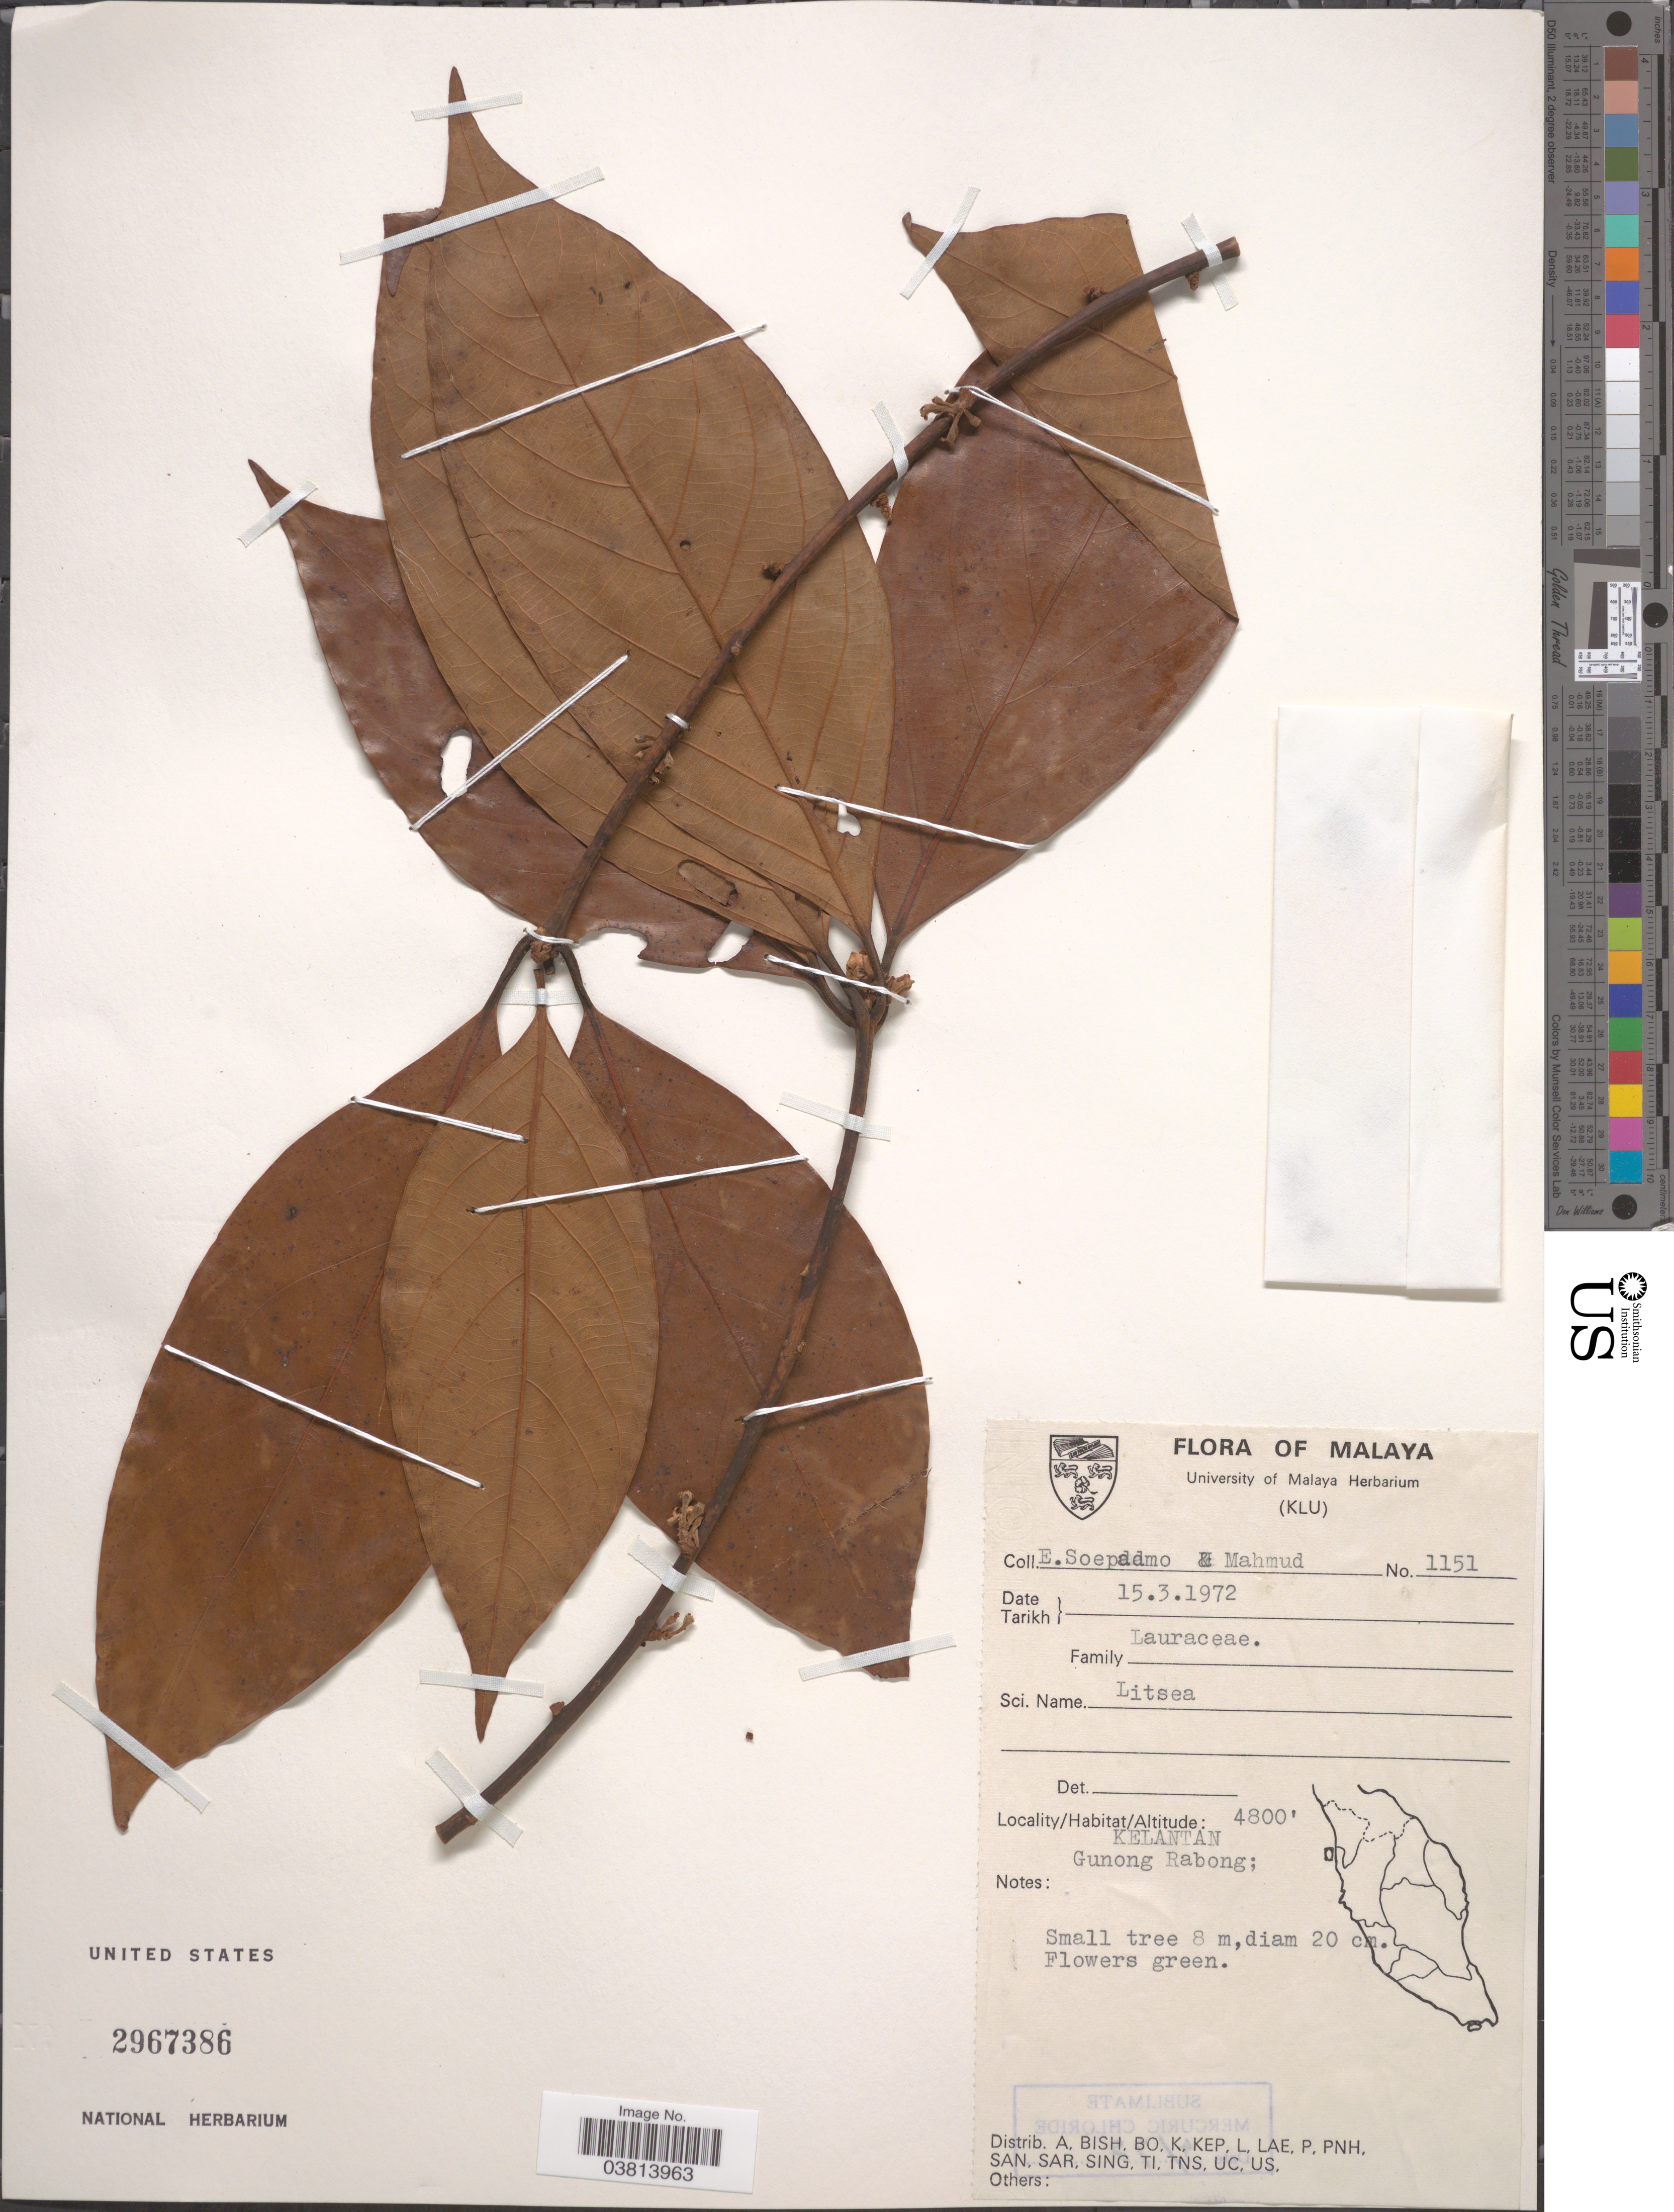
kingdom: Plantae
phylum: Tracheophyta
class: Magnoliopsida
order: Laurales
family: Lauraceae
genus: Litsea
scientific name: Litsea sp.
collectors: E. Soepadmo & -. Mahmud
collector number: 1151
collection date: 1972-03-15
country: Malaysia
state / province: Kelantan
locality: Malaya. Kelantan, Gunong Rabong.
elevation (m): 1463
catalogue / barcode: US 2967386